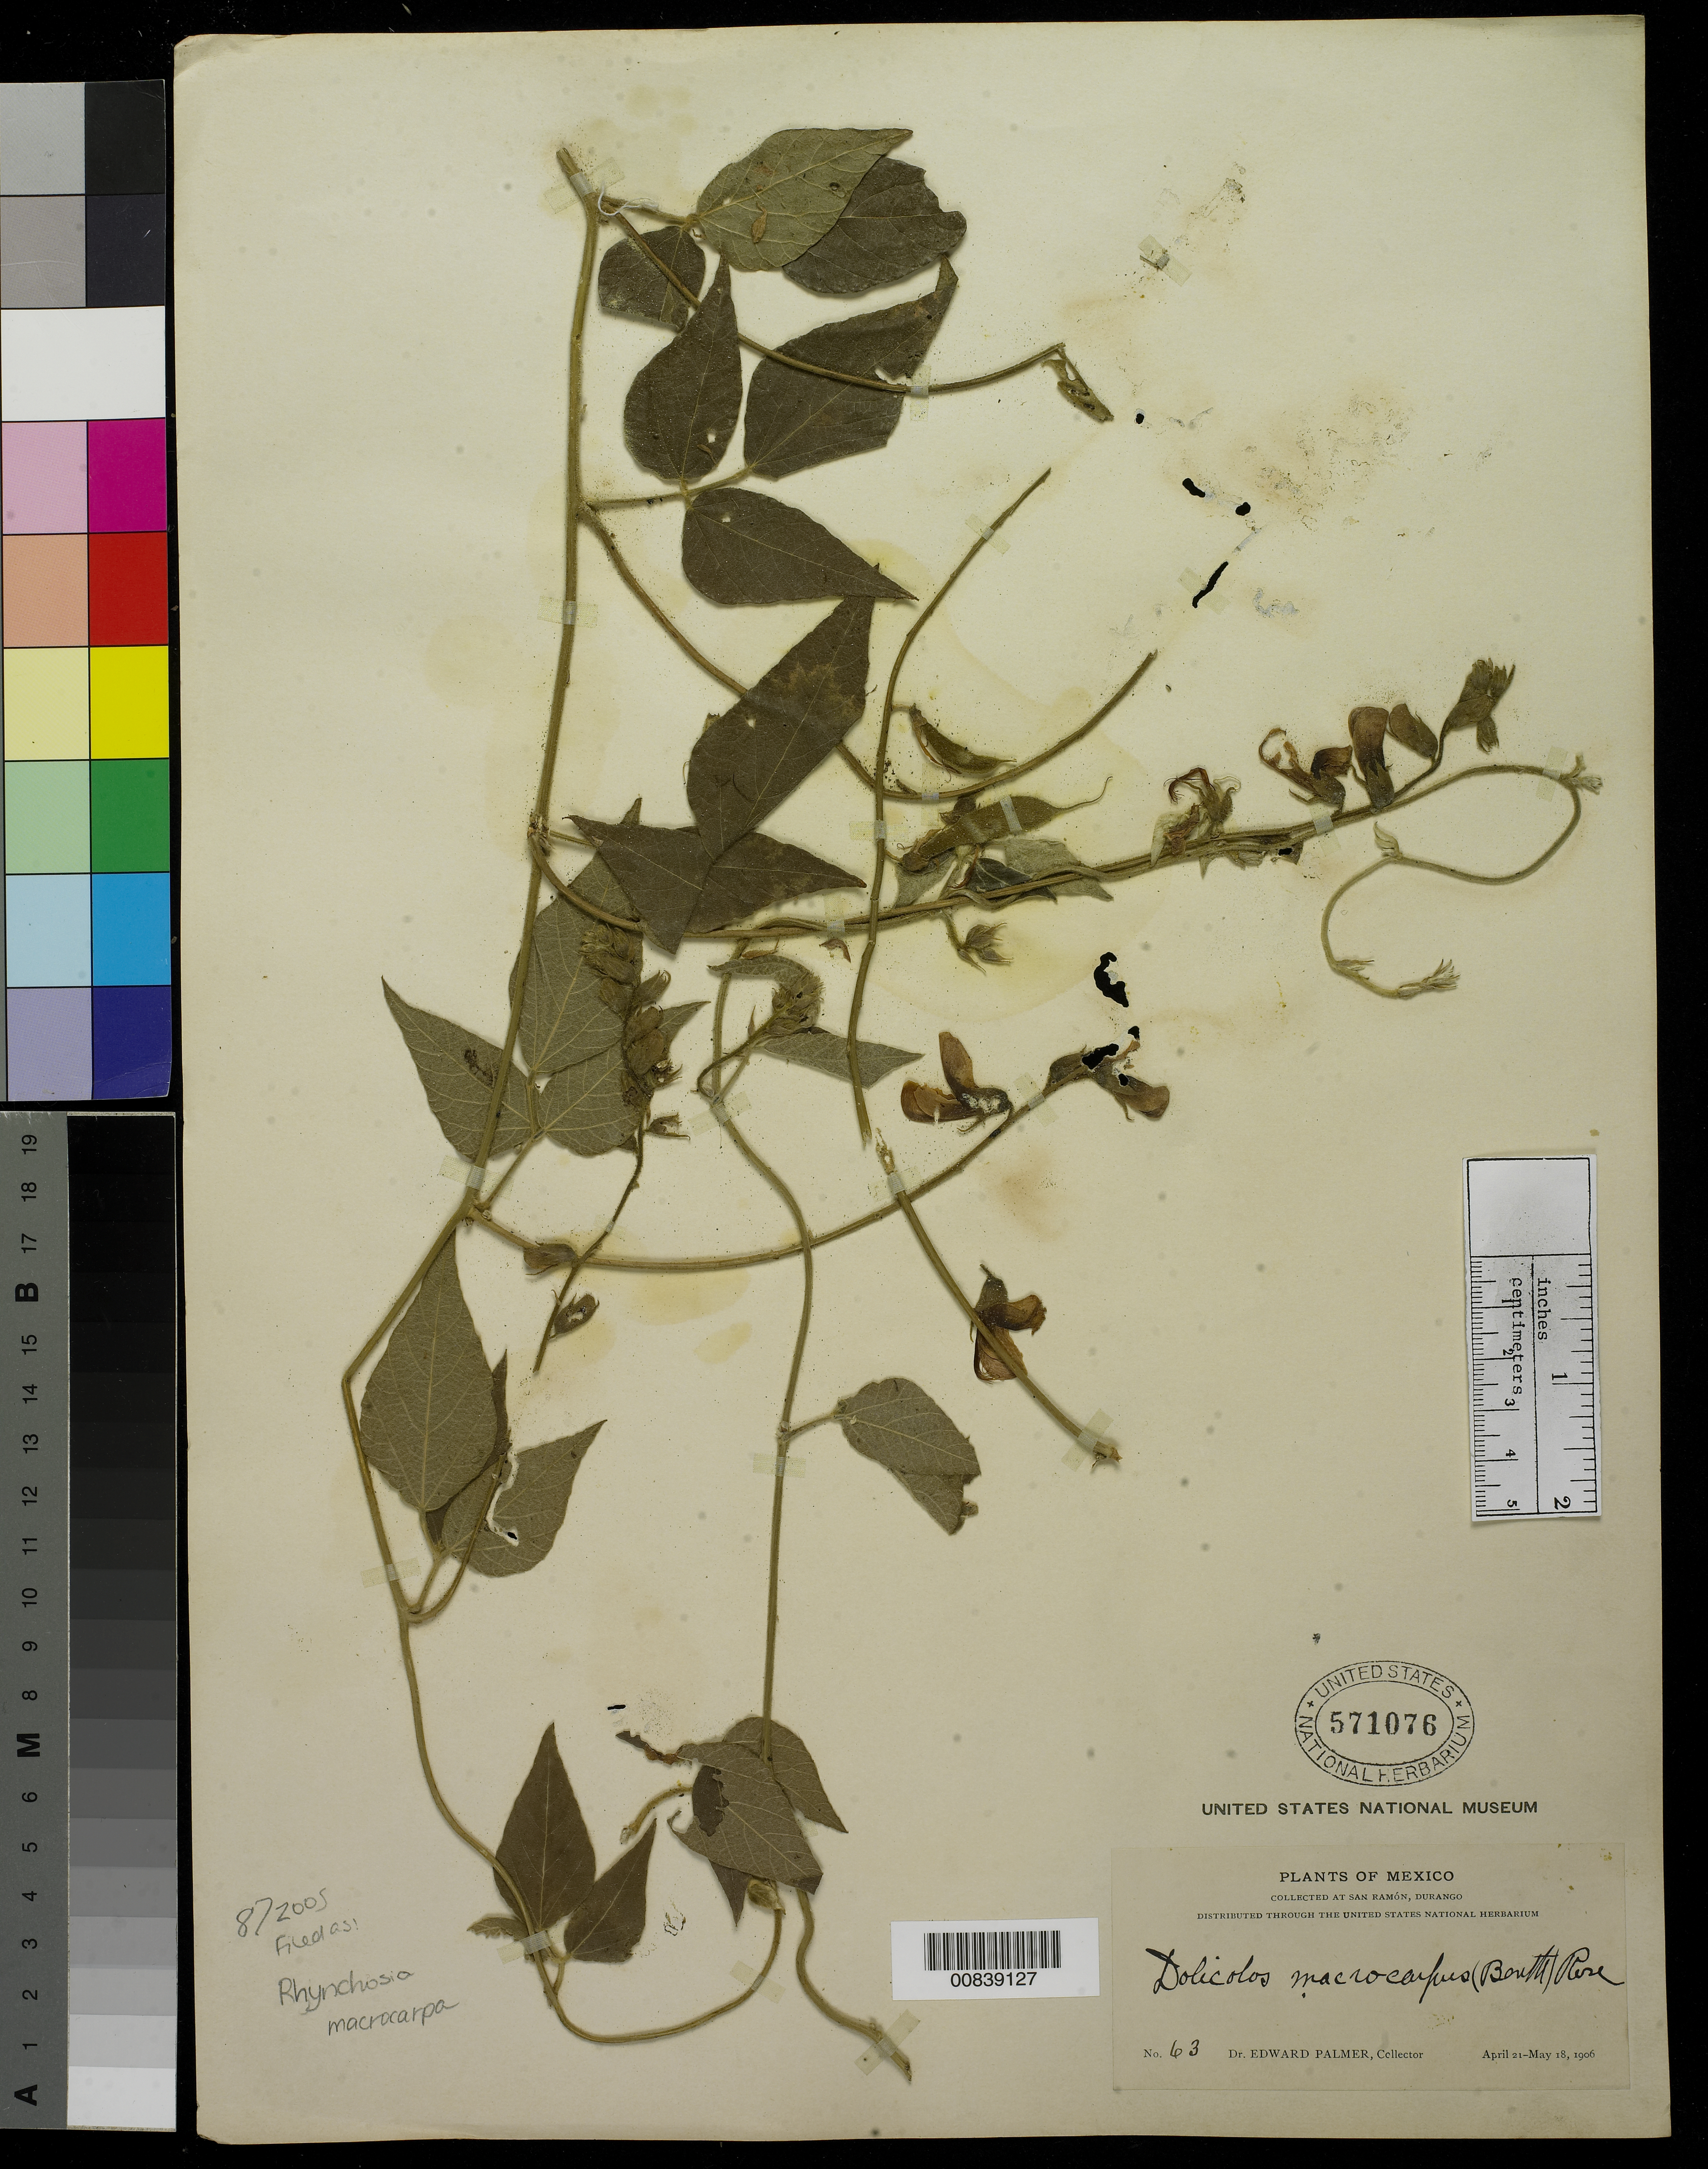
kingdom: Plantae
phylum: Tracheophyta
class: Magnoliopsida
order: Fabales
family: Fabaceae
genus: Rhynchosia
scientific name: Rhynchosia macrocarpa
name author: Benth.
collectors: E. Palmer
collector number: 63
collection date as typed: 21 Apr 1906 to 18 May 1906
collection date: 1906-04-21/1906-05-18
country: Mexico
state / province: Durango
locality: San Ramón, Durango.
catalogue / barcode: US 571076